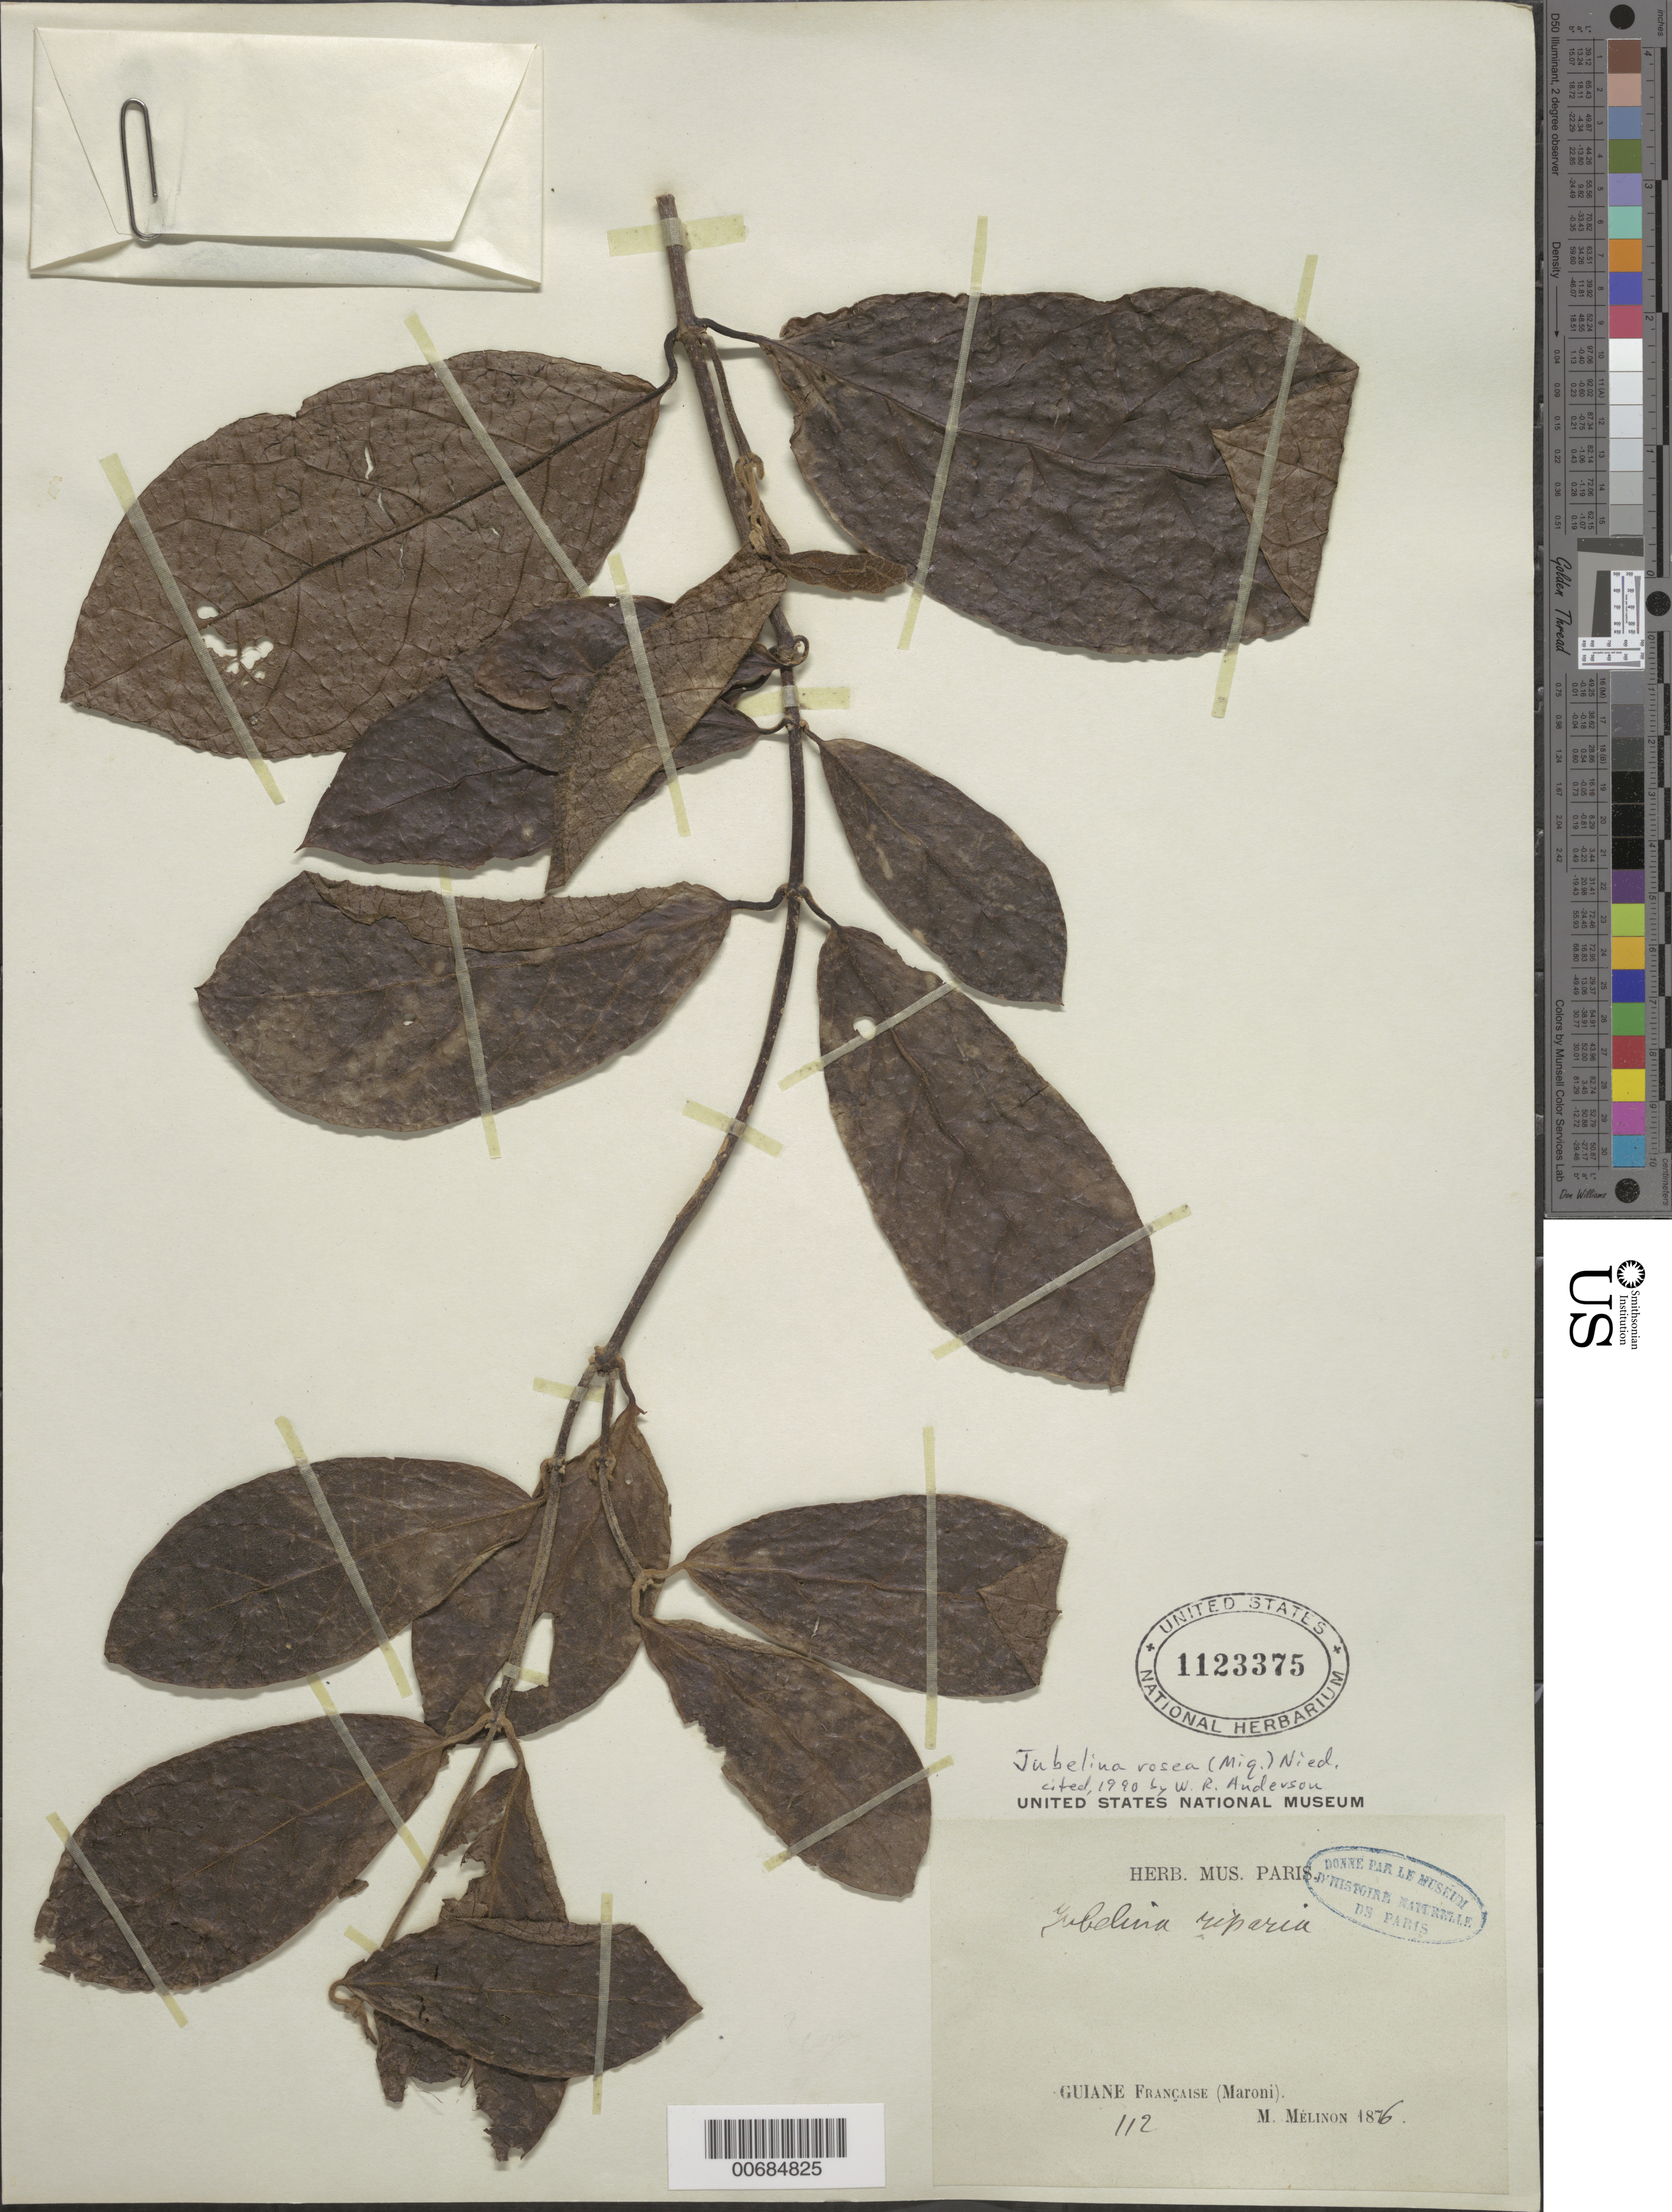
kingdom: Plantae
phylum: Tracheophyta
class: Magnoliopsida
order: Malpighiales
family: Malpighiaceae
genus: Jubelina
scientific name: Jubelina rosea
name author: (Miq.) Nied.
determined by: Anderson, W. R., (MICH), University of Michigan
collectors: E. Mélinon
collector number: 112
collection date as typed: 1876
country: French Guiana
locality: Maroni R.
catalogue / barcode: US 1123375